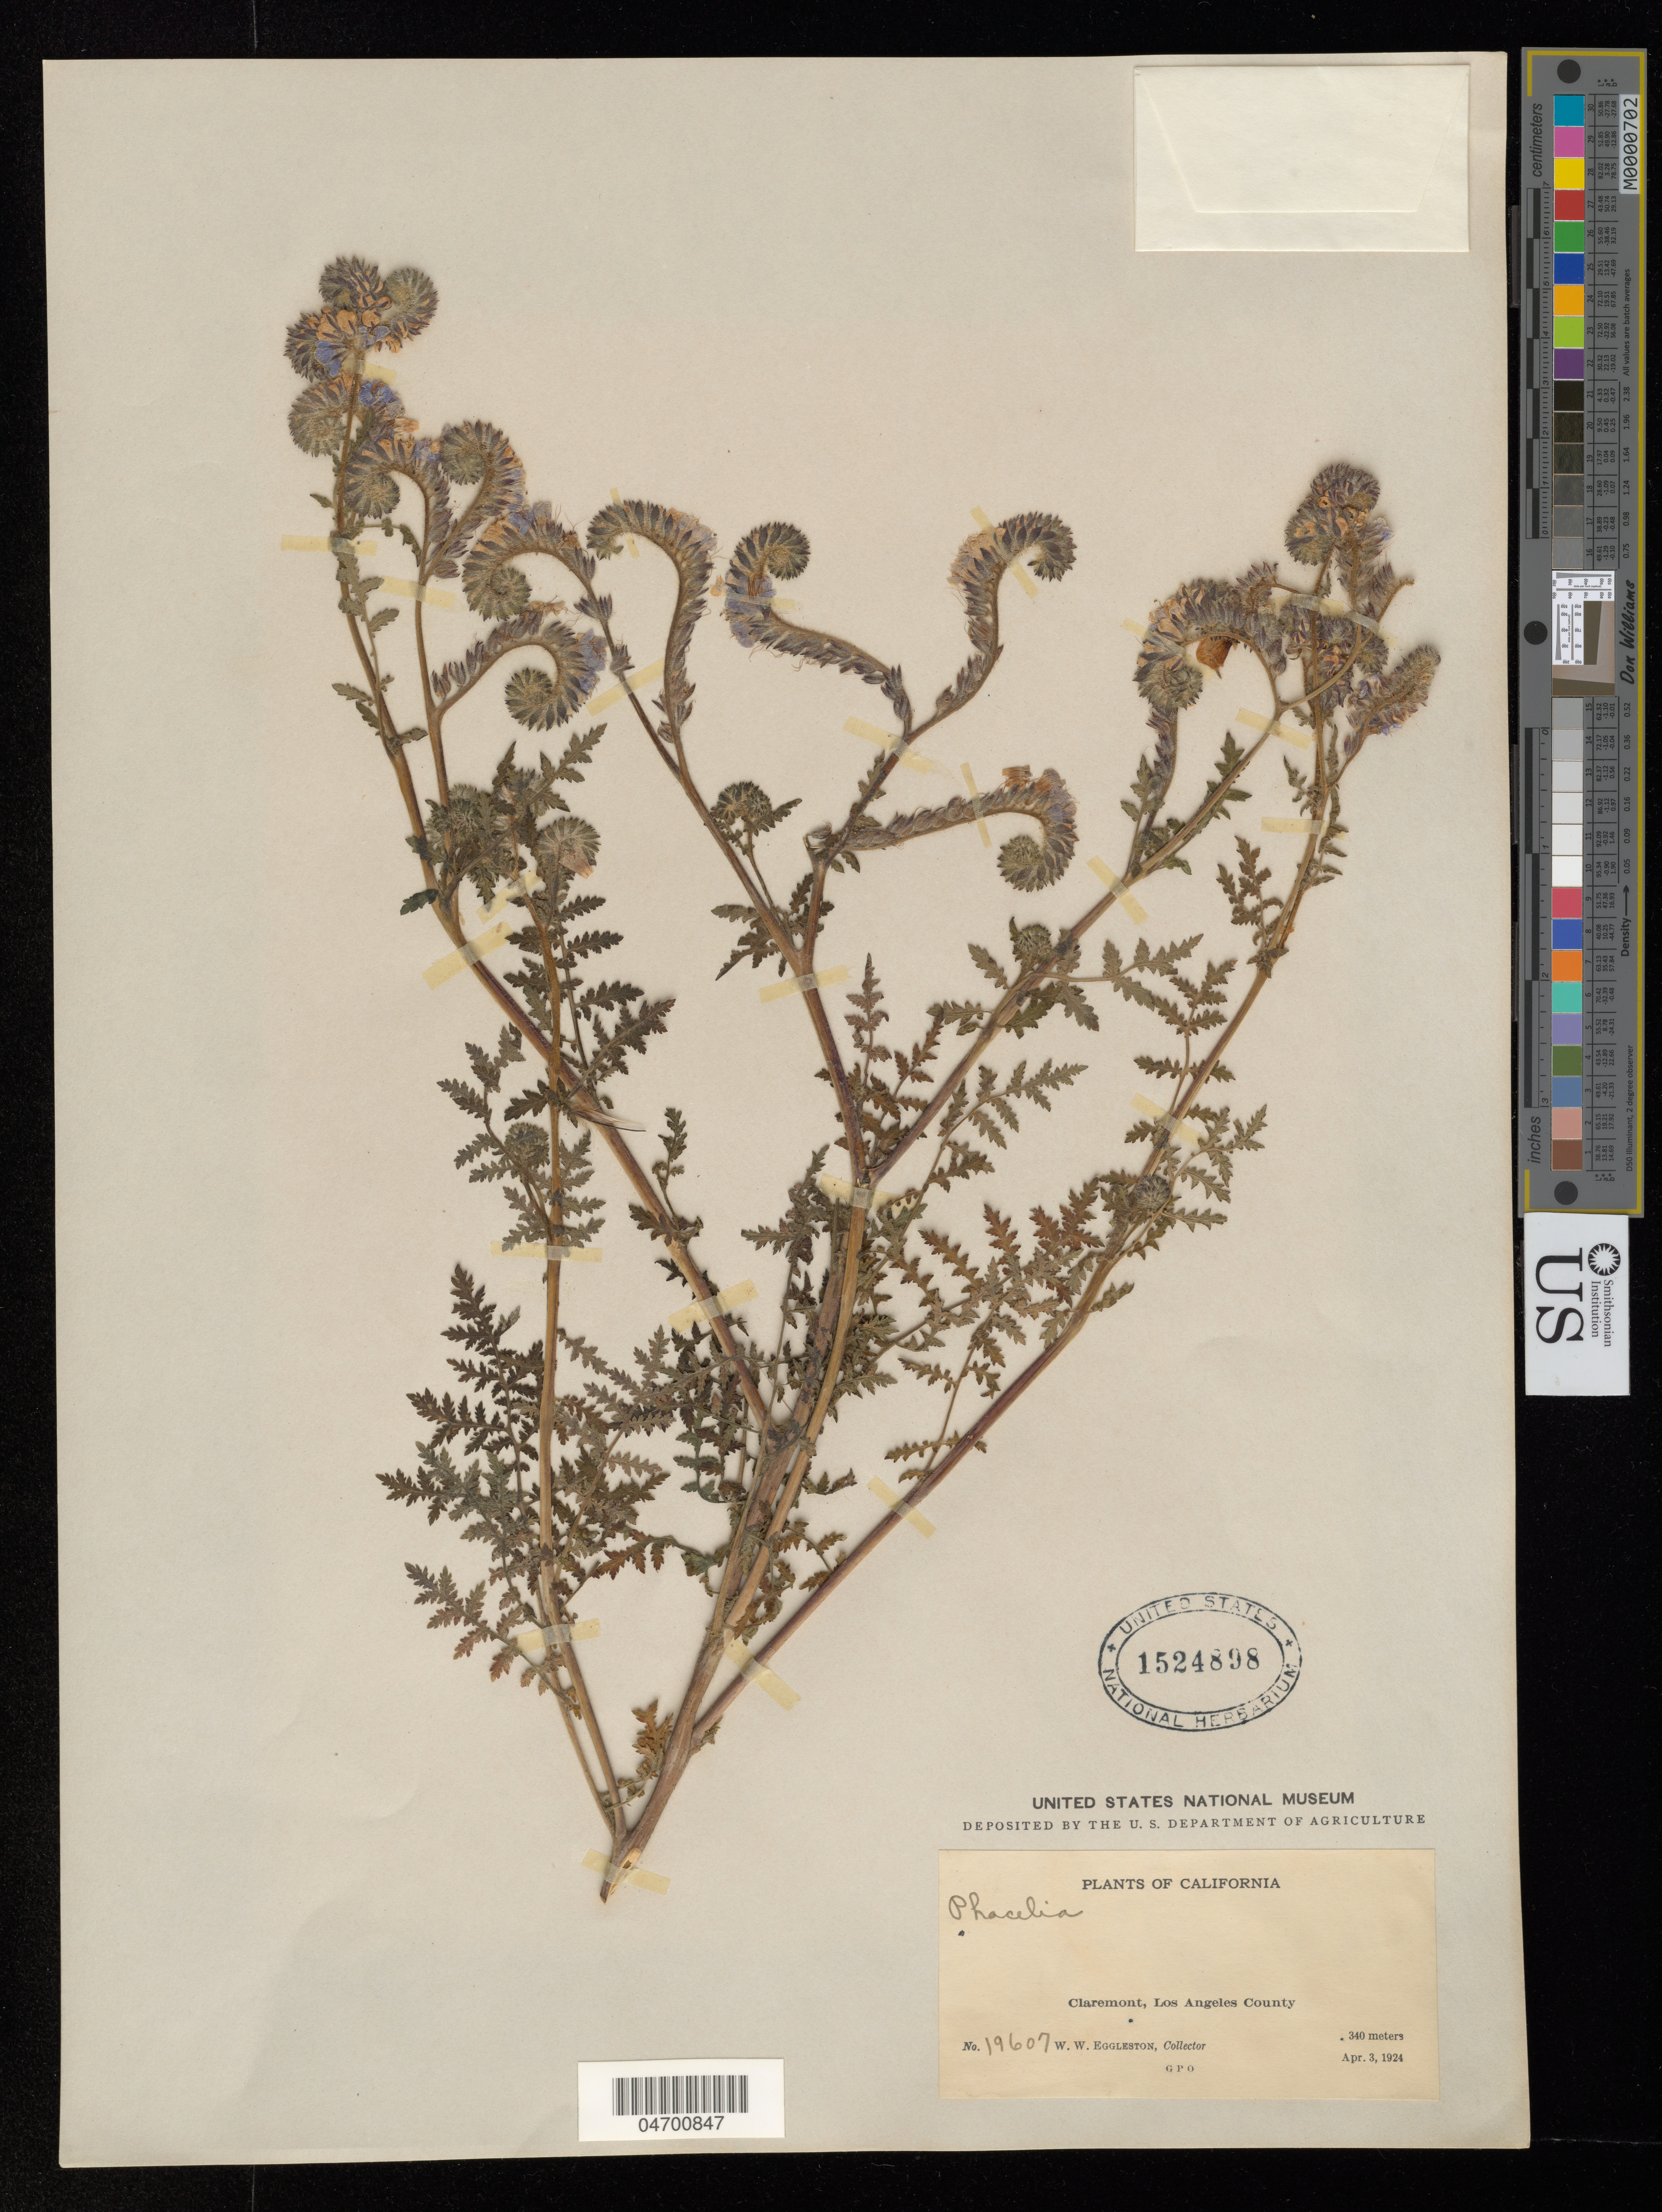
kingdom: Plantae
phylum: Tracheophyta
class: Magnoliopsida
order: Boraginales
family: Hydrophyllaceae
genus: Phacelia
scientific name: Phacelia sp.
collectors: W. W. Eggleston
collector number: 19607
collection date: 1924-04-03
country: United States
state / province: California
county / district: Los Angeles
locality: Claremont, Los Angeles County.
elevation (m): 340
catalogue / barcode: US 1524898